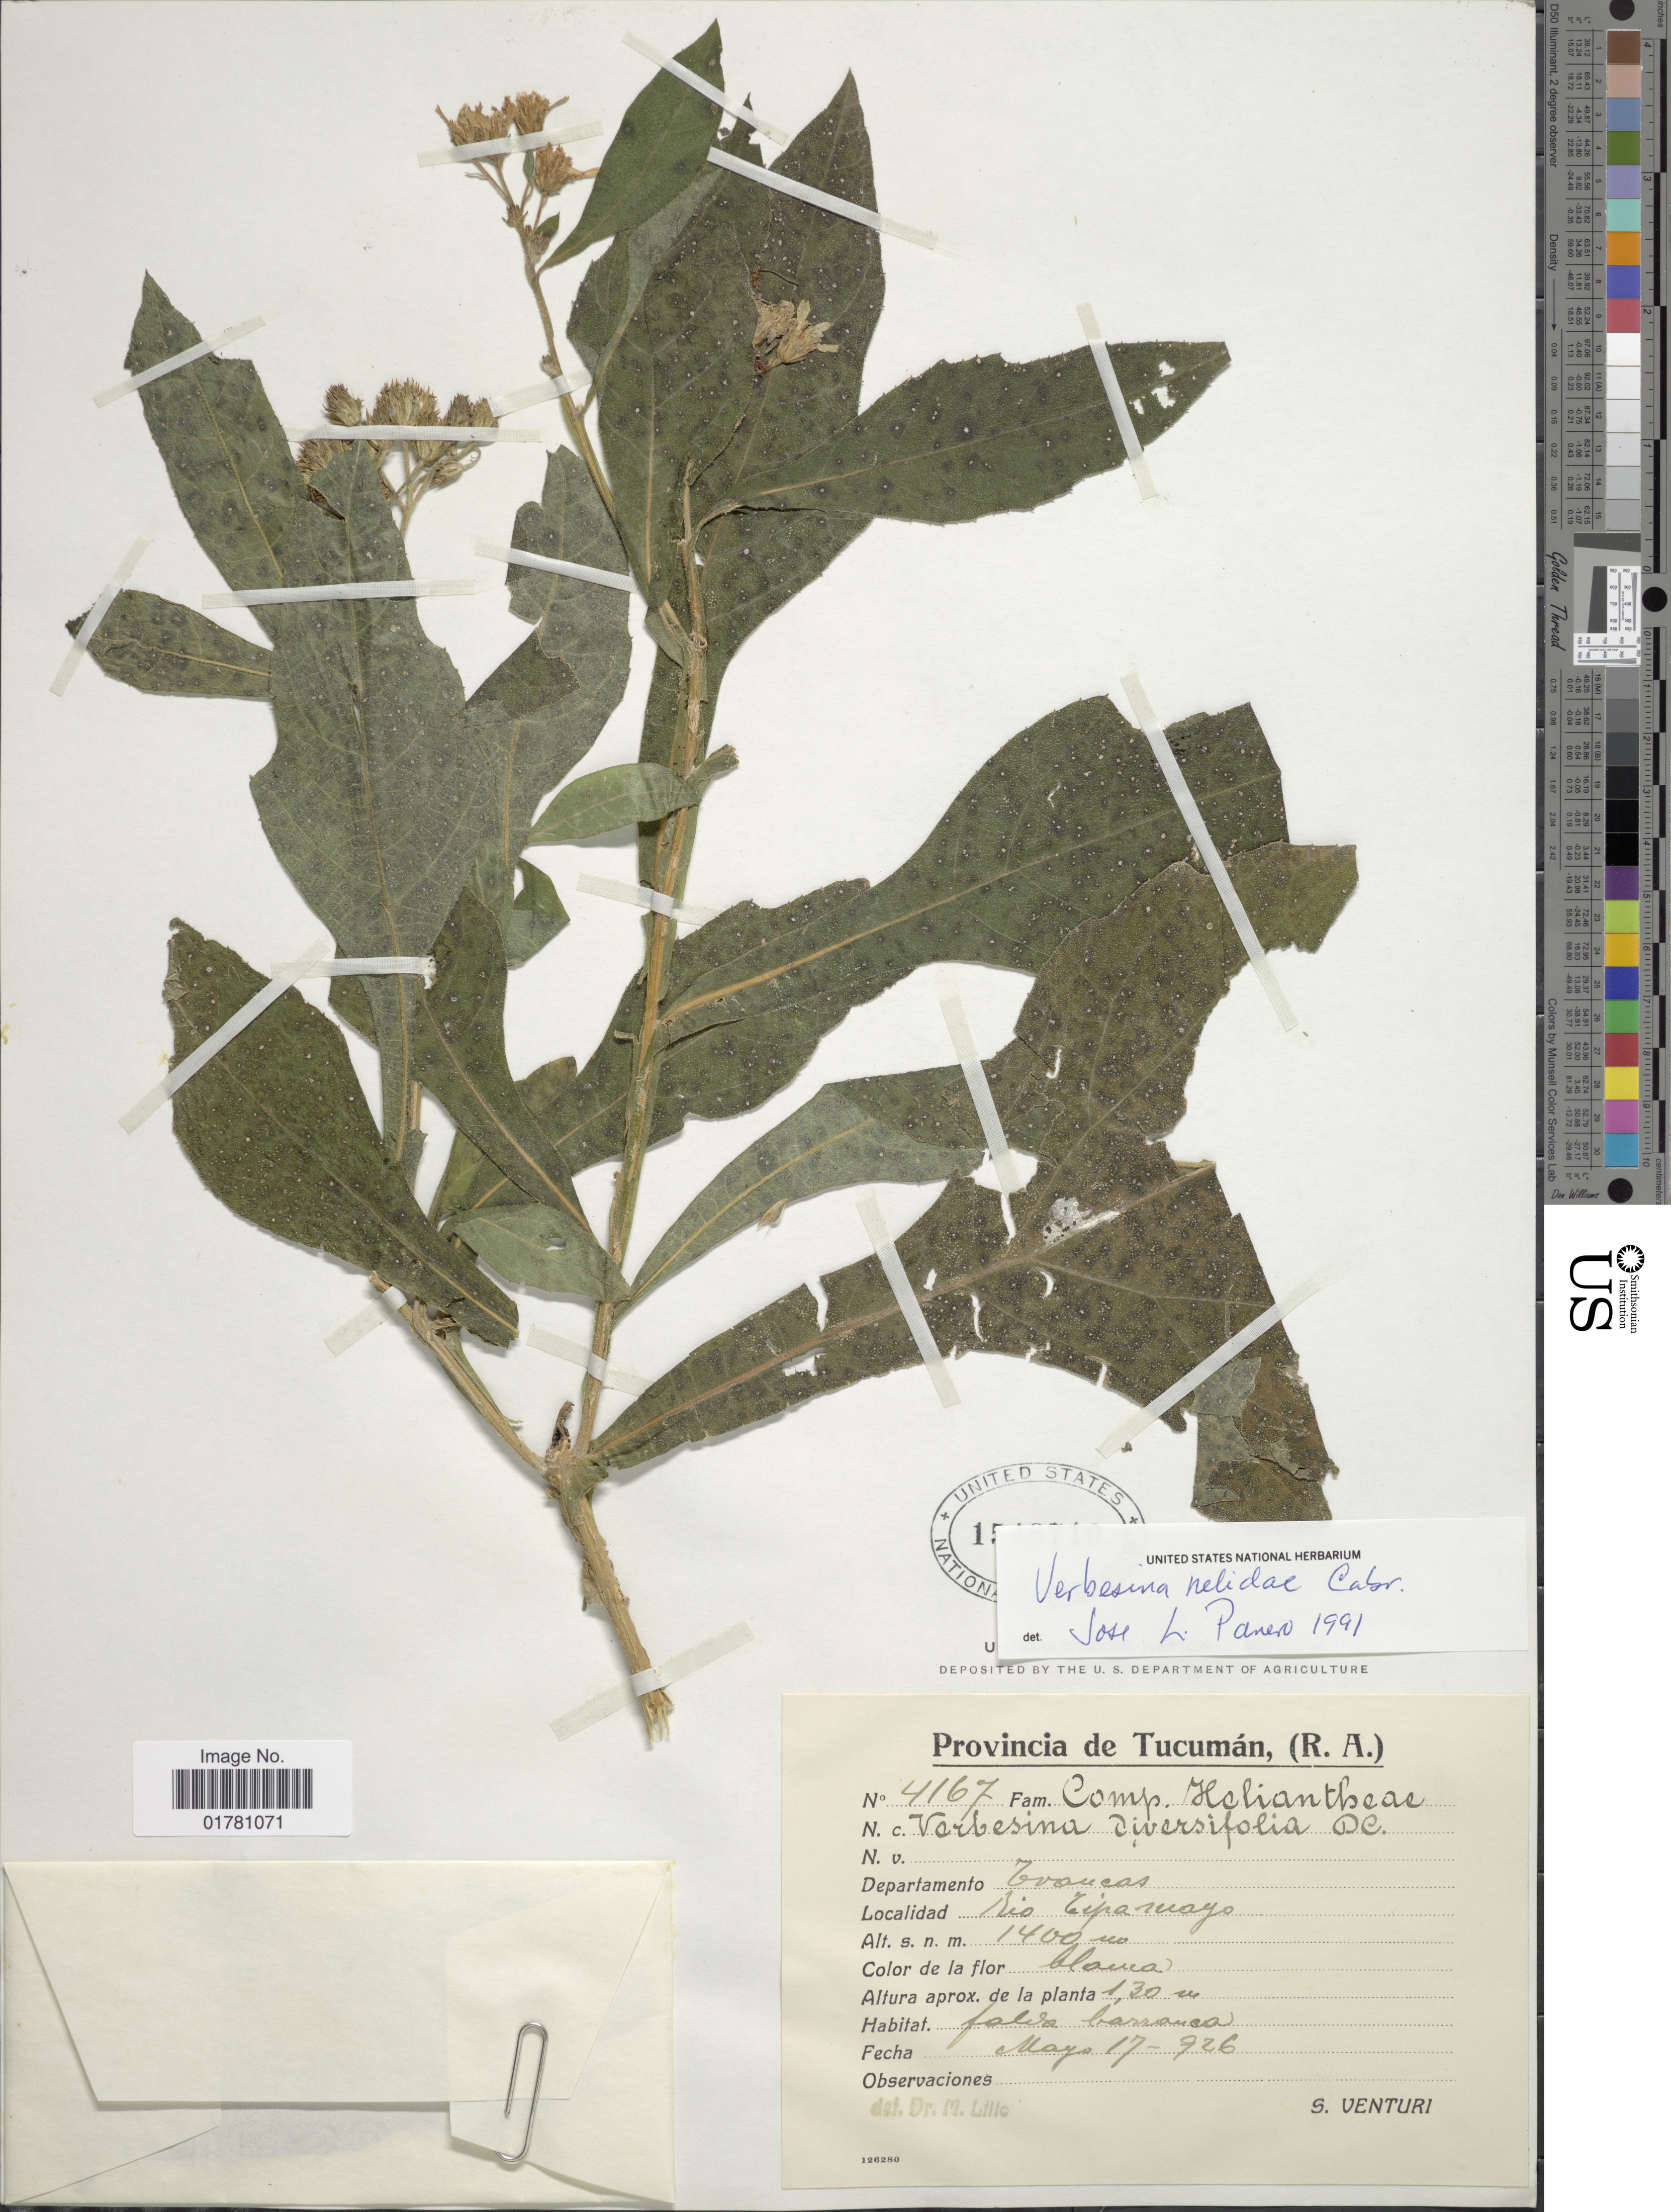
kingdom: Plantae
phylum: Tracheophyta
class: Magnoliopsida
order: Asterales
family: Asteraceae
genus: Verbesina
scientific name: Verbesina nelidae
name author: Cabrera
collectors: S. Venturi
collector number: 4167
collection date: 1926-05-17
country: Argentina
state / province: Tucuman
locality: (R.A.), Departamento Trancas, Rio Cipamayo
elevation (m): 1400